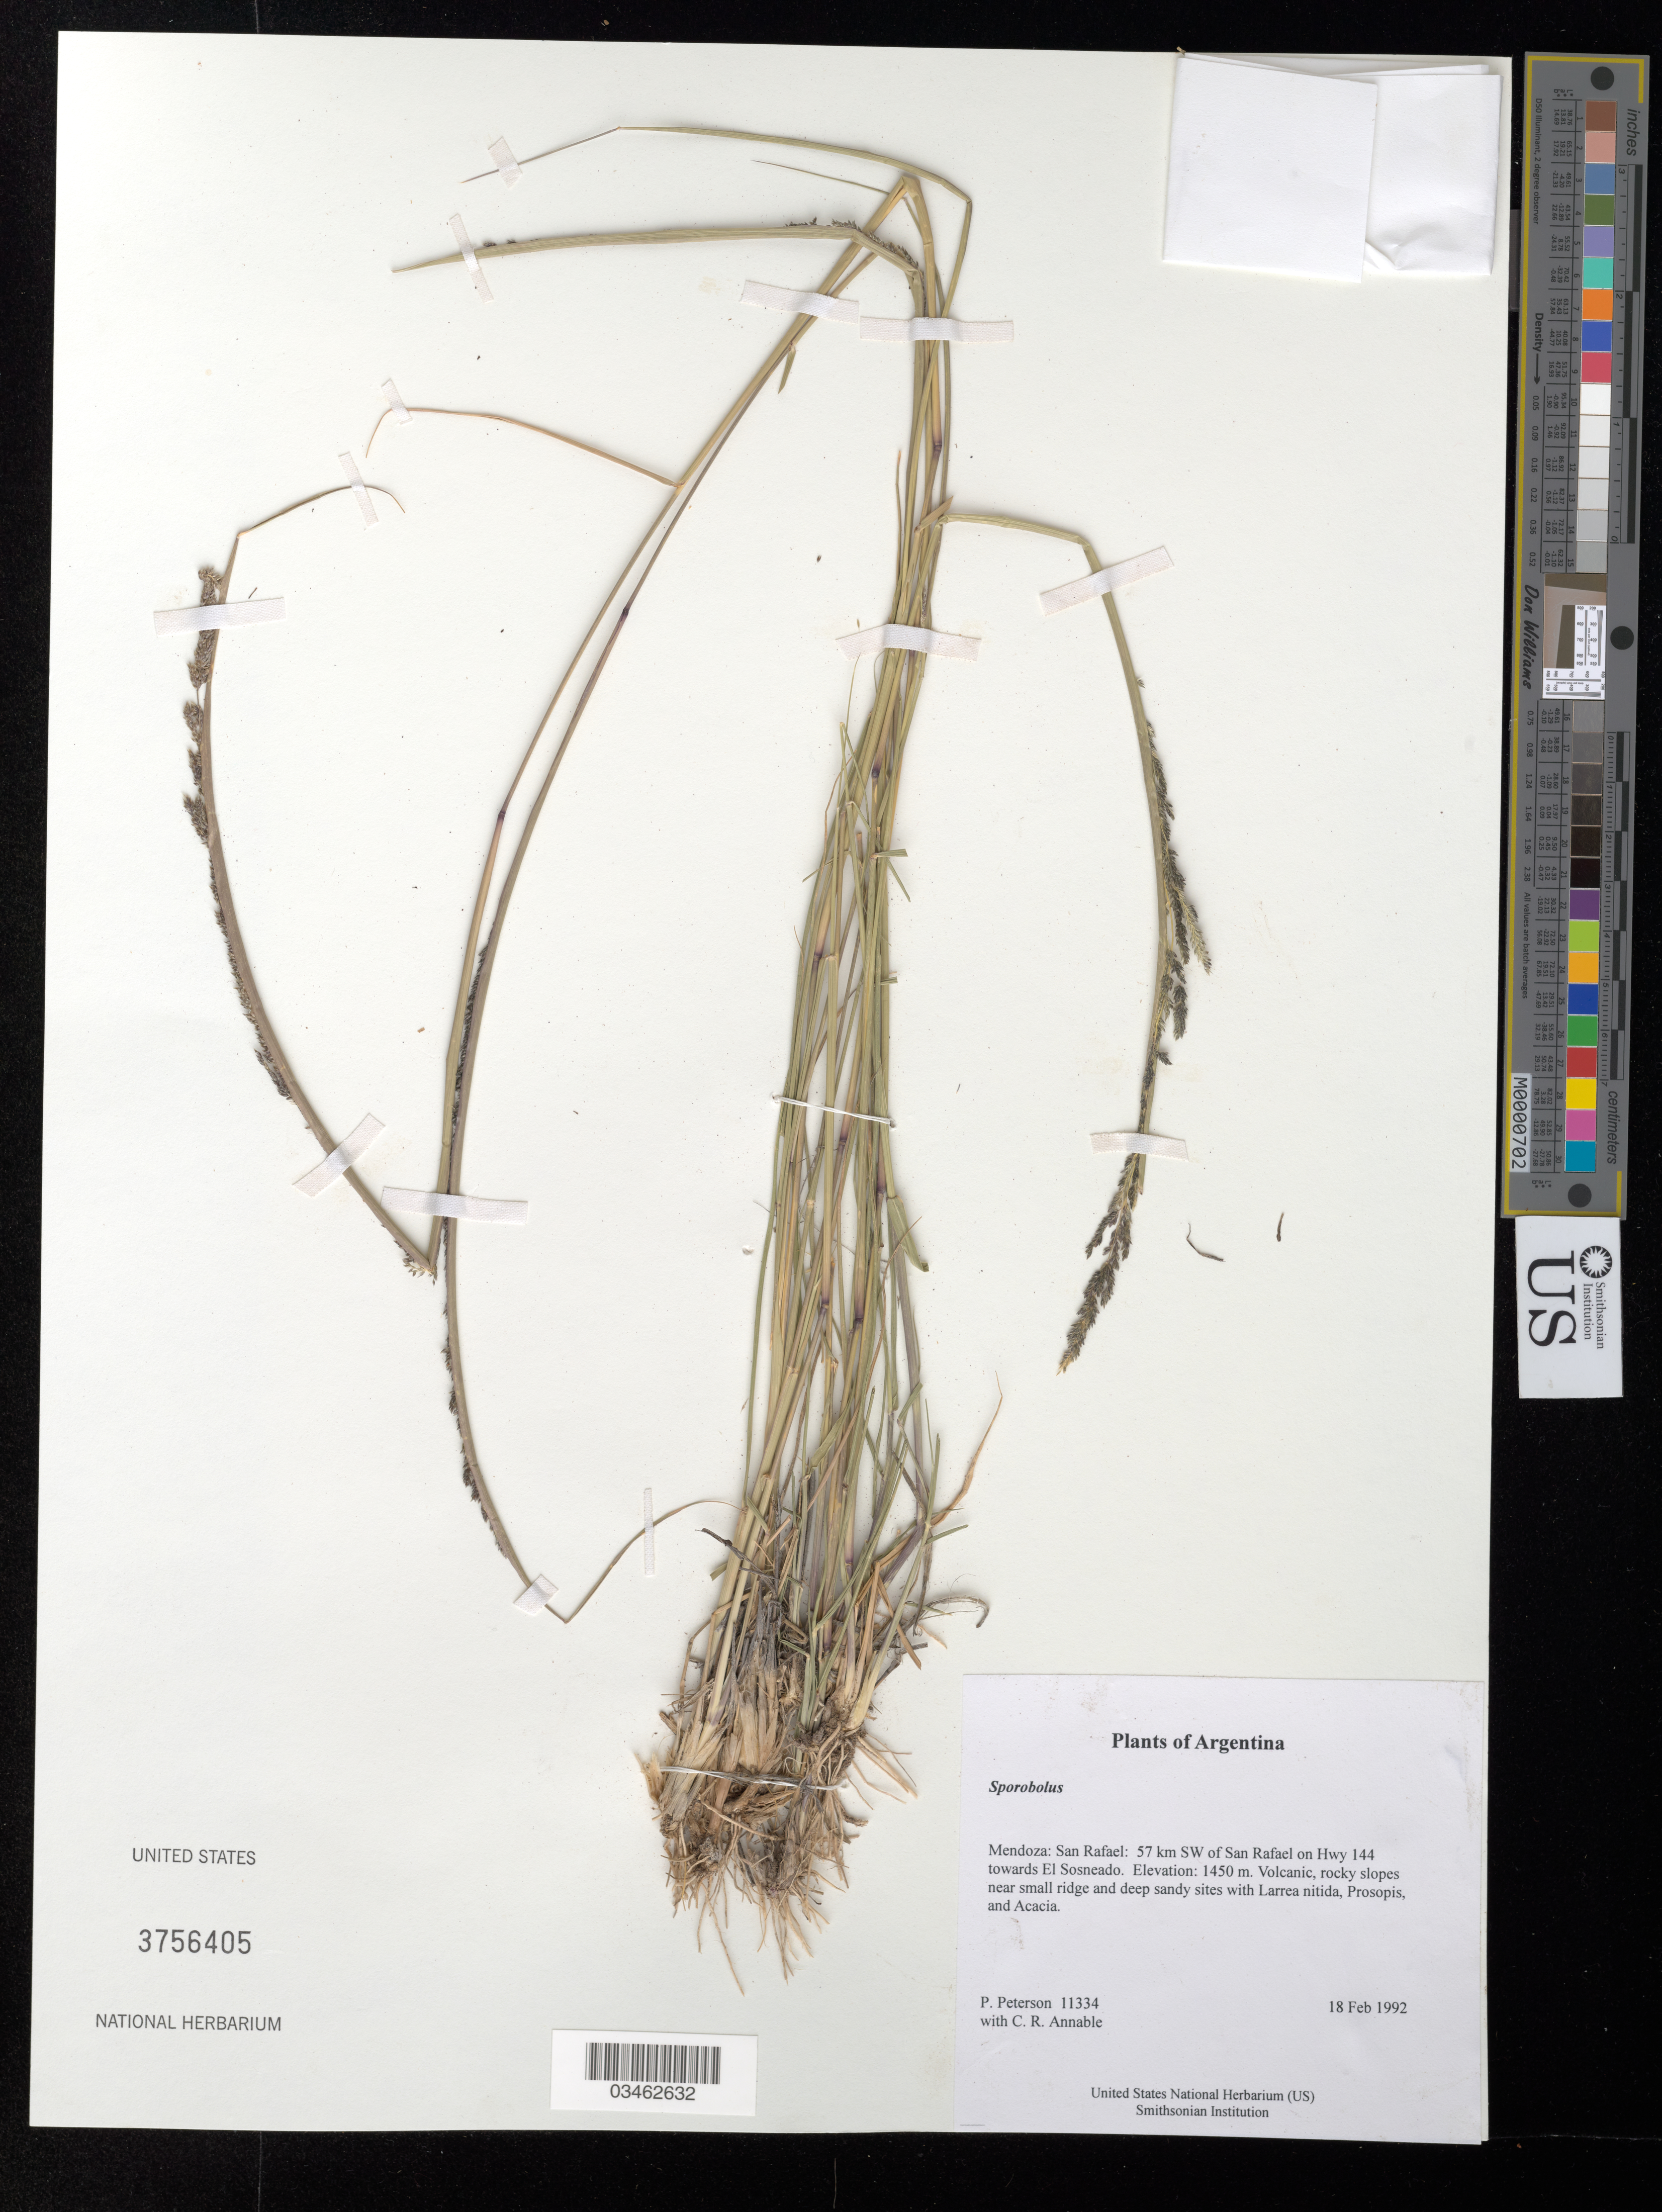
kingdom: Plantae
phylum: Tracheophyta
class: Liliopsida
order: Poales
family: Poaceae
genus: Sporobolus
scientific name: Sporobolus sp.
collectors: P. M. Peterson & C. R. Annable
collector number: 11334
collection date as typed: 18 Feb 1992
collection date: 1992-02-18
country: Argentina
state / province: Mendoza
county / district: San Rafael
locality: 57 km SW of San Rafael on Hwy 144 towards El Sosneado.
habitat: Volcanic, rocky slopes near small ridge and deep sandy sites with Larrea nitida, Prosopis, and Acacia.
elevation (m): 1450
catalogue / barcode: US 3756405